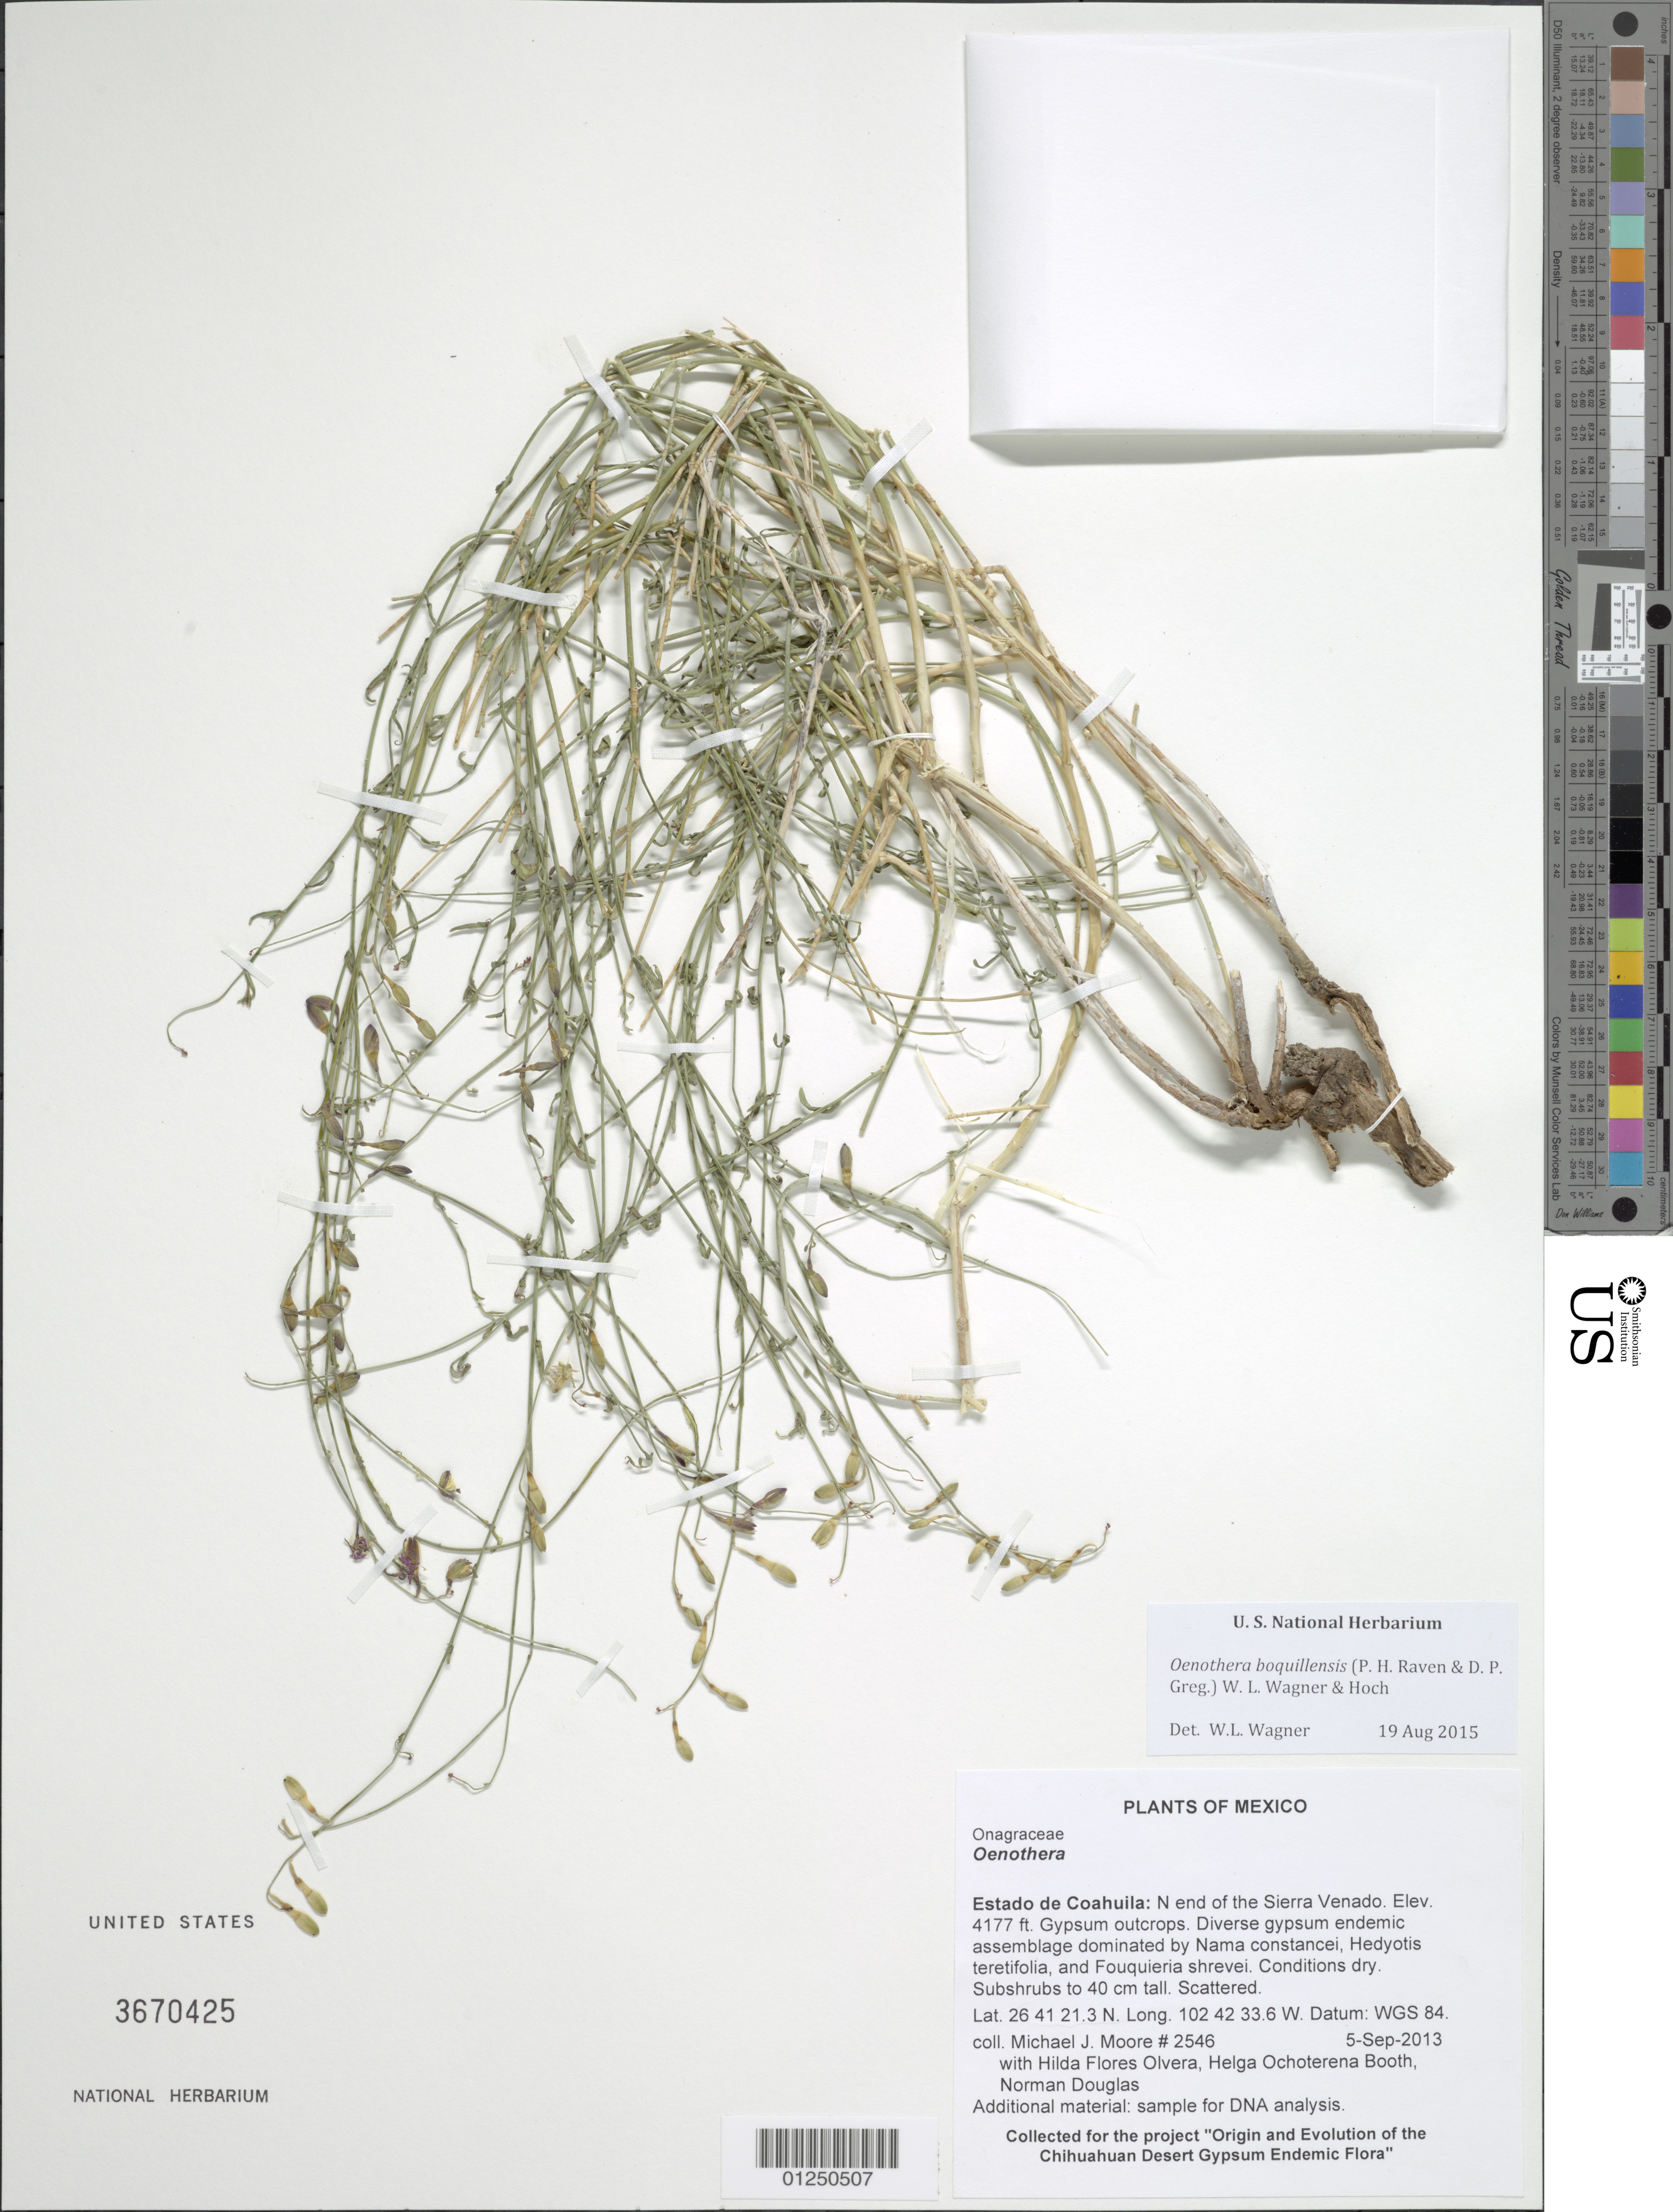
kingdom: Plantae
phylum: Tracheophyta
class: Magnoliopsida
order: Myrtales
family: Onagraceae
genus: Oenothera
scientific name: Oenothera boquillensis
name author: (P.H. Raven & D.P. Greg.) W.L. Wagner & Hoch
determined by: Wagner, W. L., (BOT), Smithsonian Institution - National Museum of Natural History (UNITED STATES)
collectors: M. J. Moore, H. Flores Olvera, H. Ochoterena-Booth & N. Douglas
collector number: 2546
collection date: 2009-09-04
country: Mexico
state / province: Coahuila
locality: N end of the Sierra Venado.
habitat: Gypsum outcrops. Diverse gypsum endemic assemblage dominated by Nama constancei, Hedyotis teretifolia, and Fouquieria shrevei. Conditions dry.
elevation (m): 1273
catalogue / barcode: US 3670425